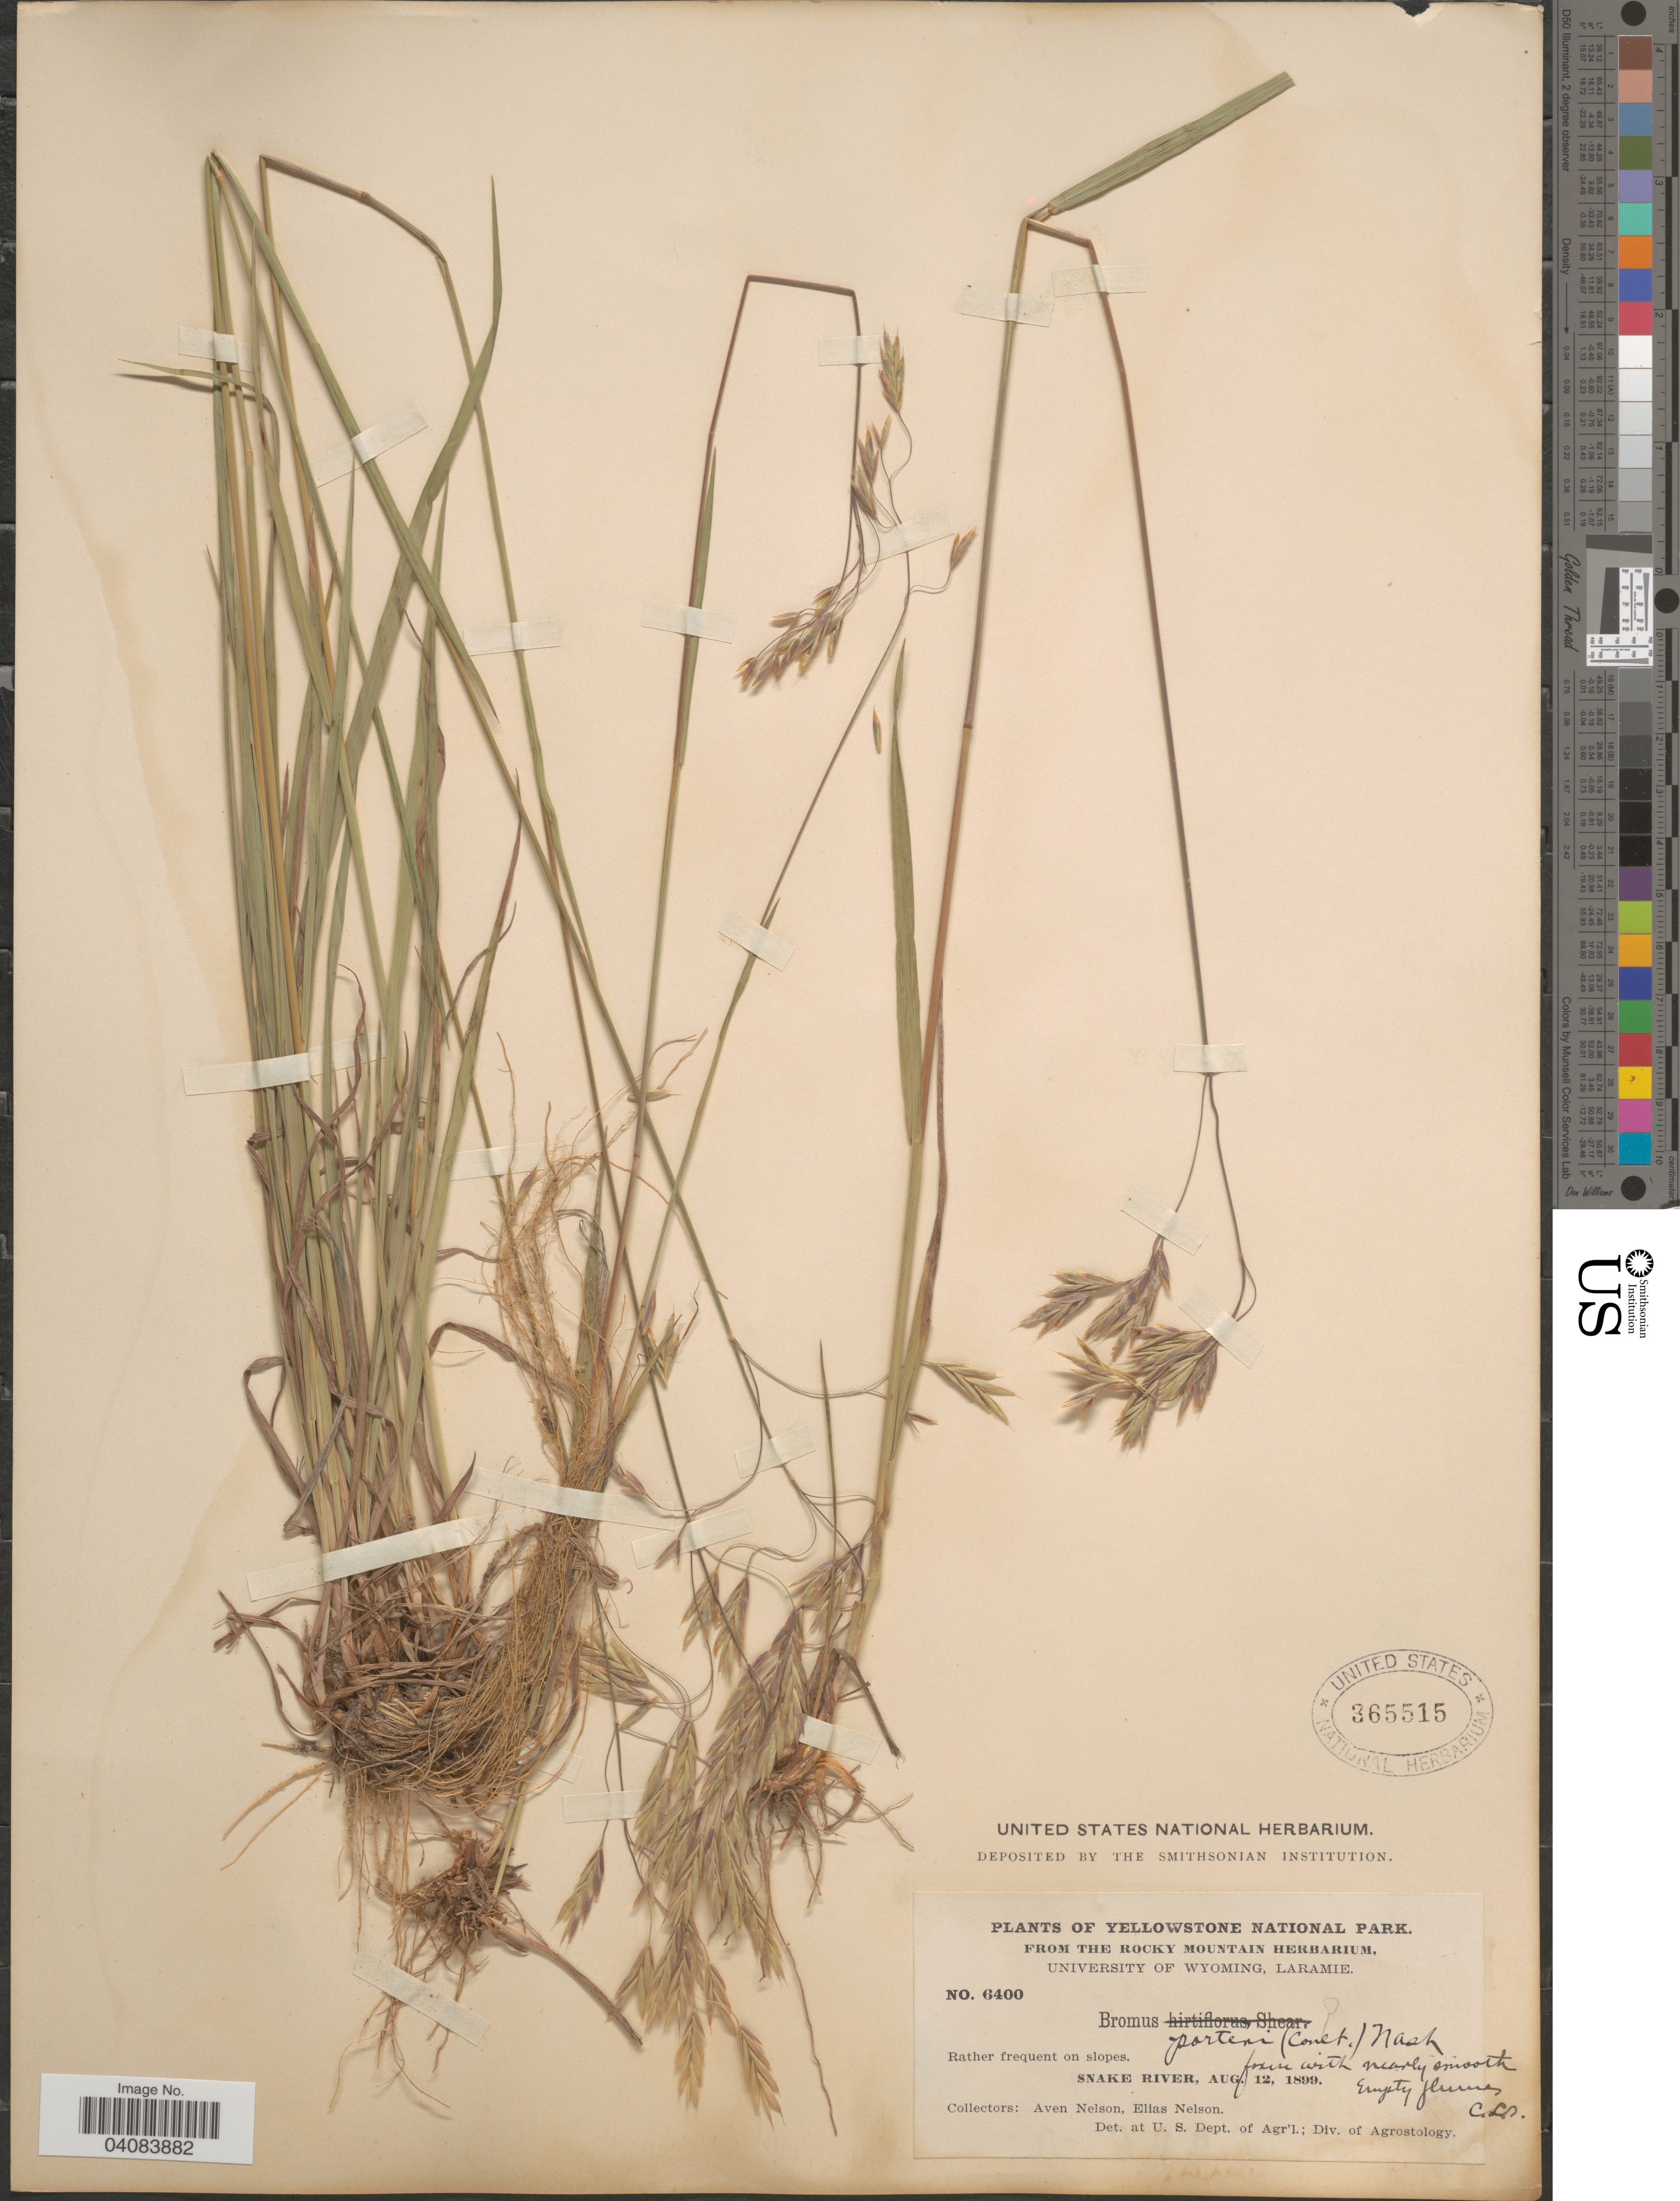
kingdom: Plantae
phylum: Tracheophyta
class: Liliopsida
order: Poales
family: Poaceae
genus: Bromus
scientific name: Bromus porteri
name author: (J.M. Coult.) Nash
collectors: A. Nelson & E. Nelson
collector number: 6400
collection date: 1899-08-12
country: United States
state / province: Wyoming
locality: Yellowstone National Park. Rather frequent on slopes. Snake River.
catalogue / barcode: US 365515